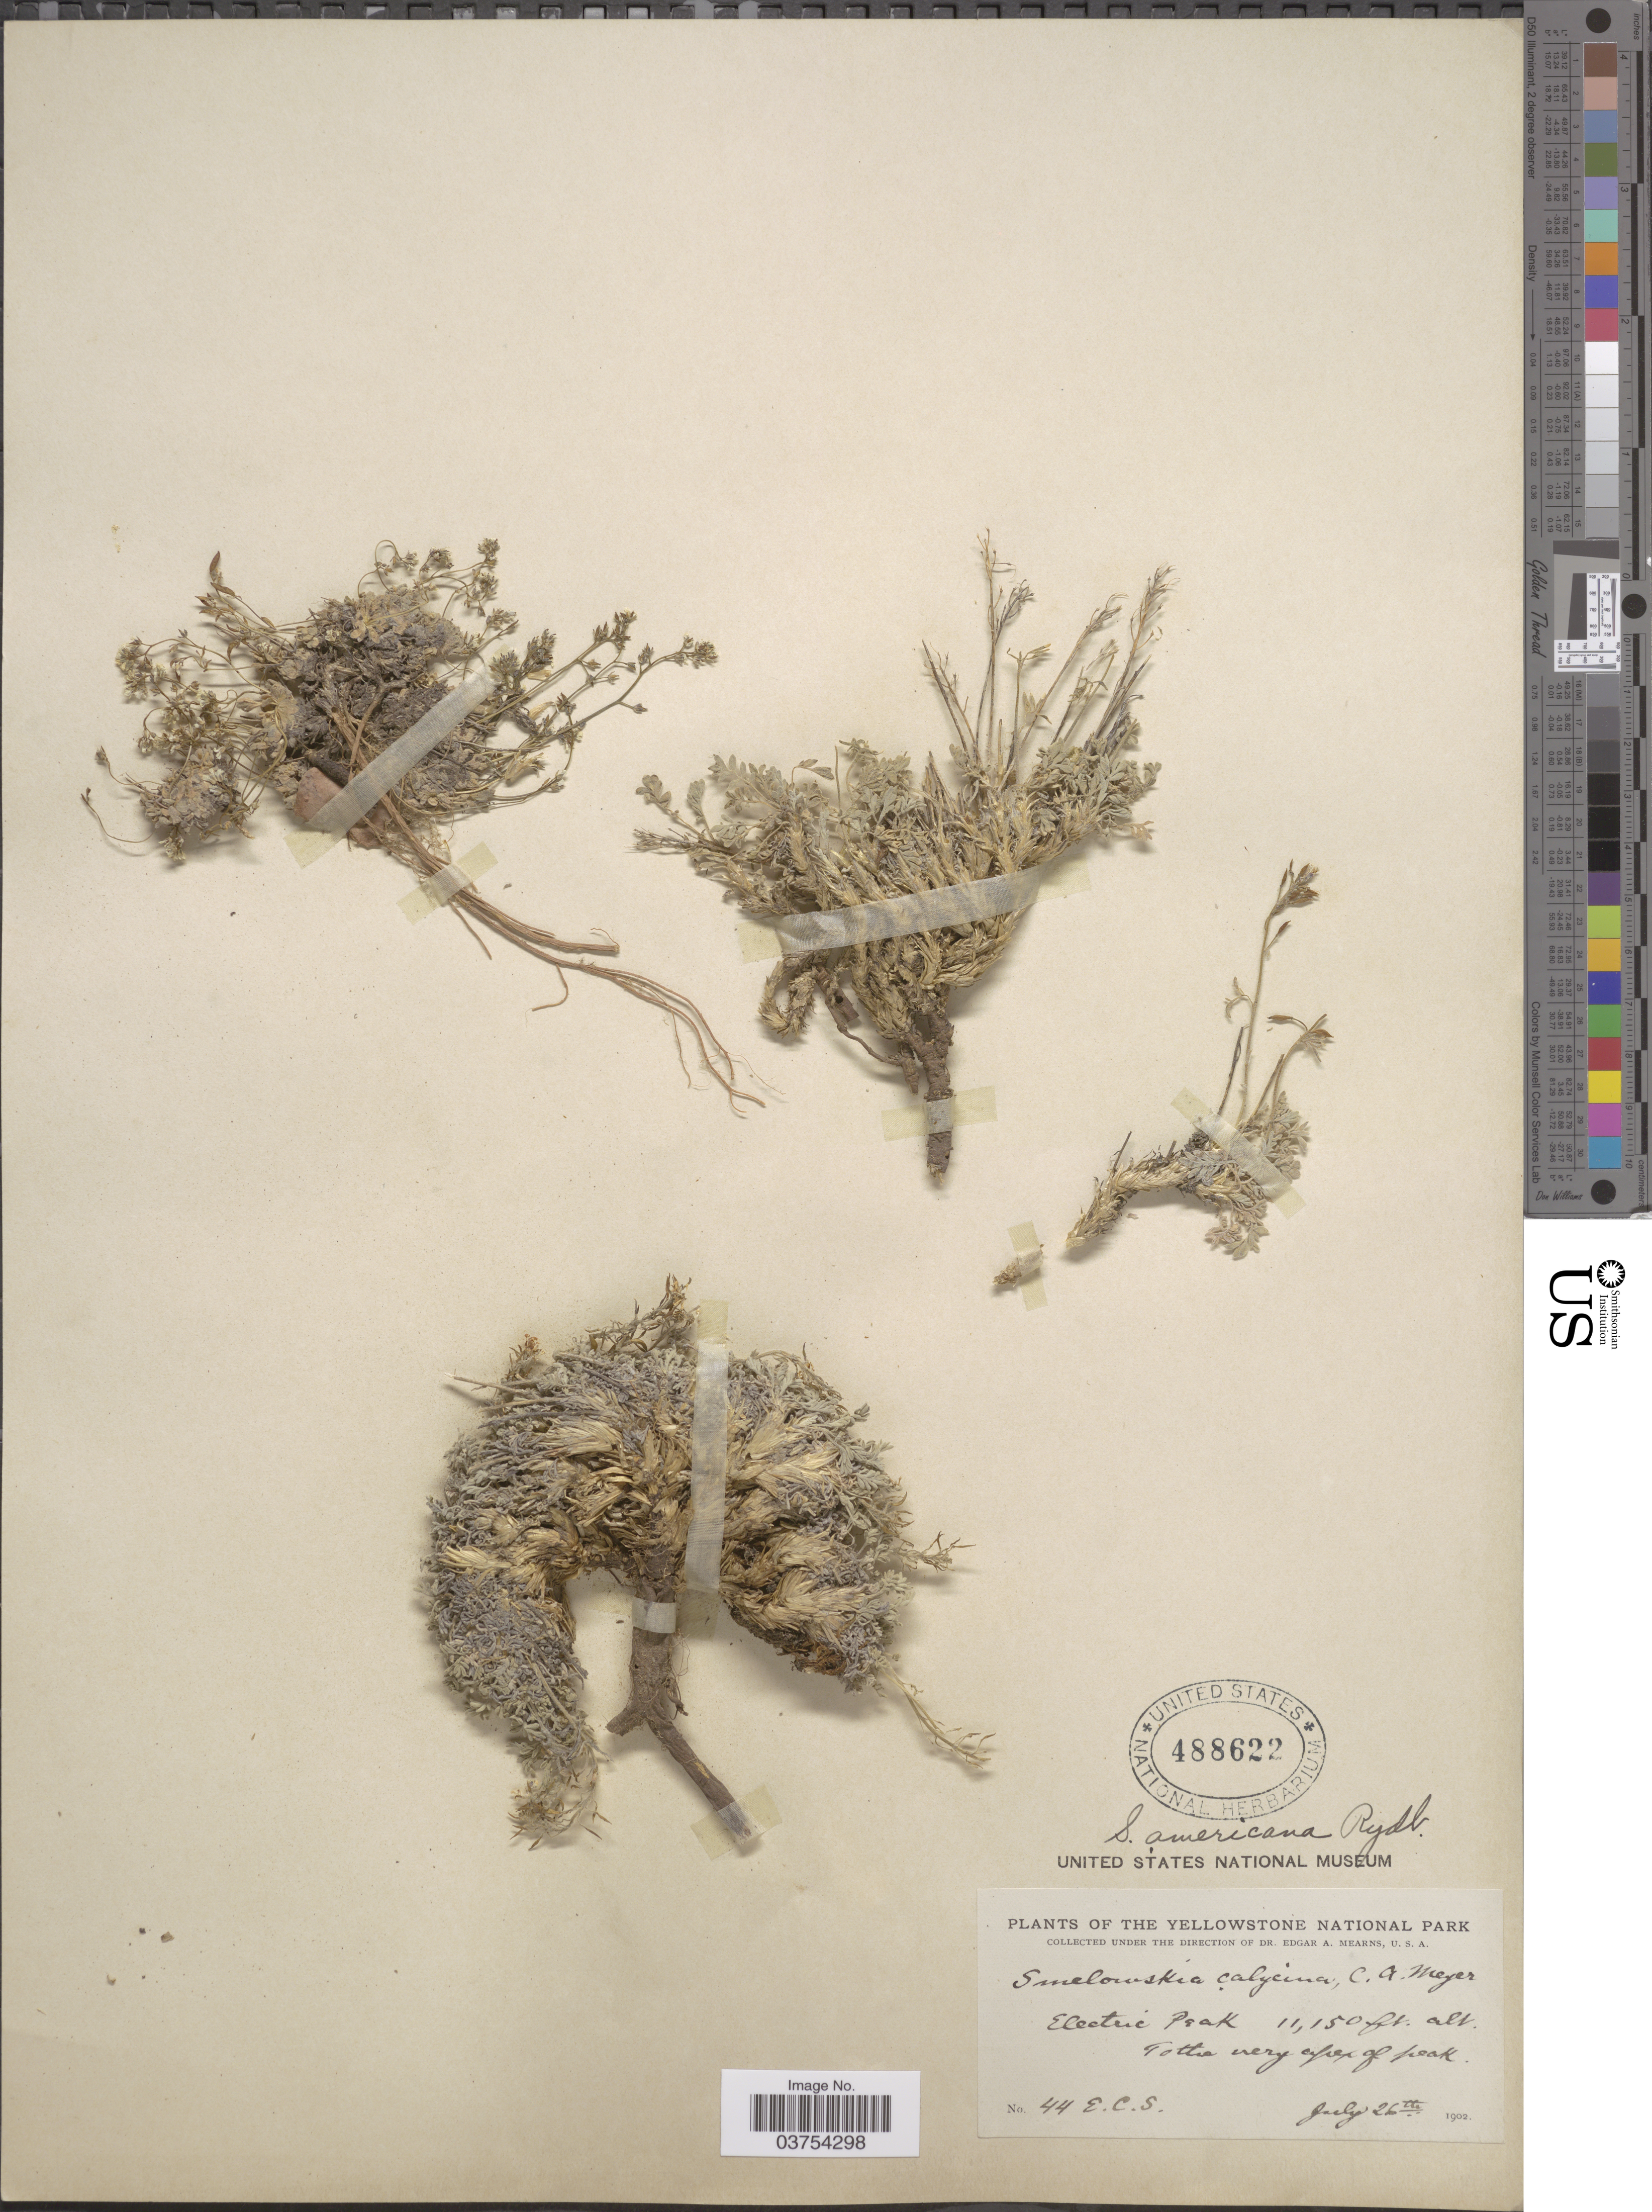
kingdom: Plantae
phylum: Tracheophyta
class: Magnoliopsida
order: Brassicales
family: Brassicaceae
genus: Smelowskia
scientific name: Smelowskia calycina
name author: (Stephan) C.A. Mey.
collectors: E. C. Smith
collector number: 44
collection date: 1902-07-26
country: United States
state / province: Montana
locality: Yellowstone National Park. Electric Peak.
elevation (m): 3399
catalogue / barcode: US 488622